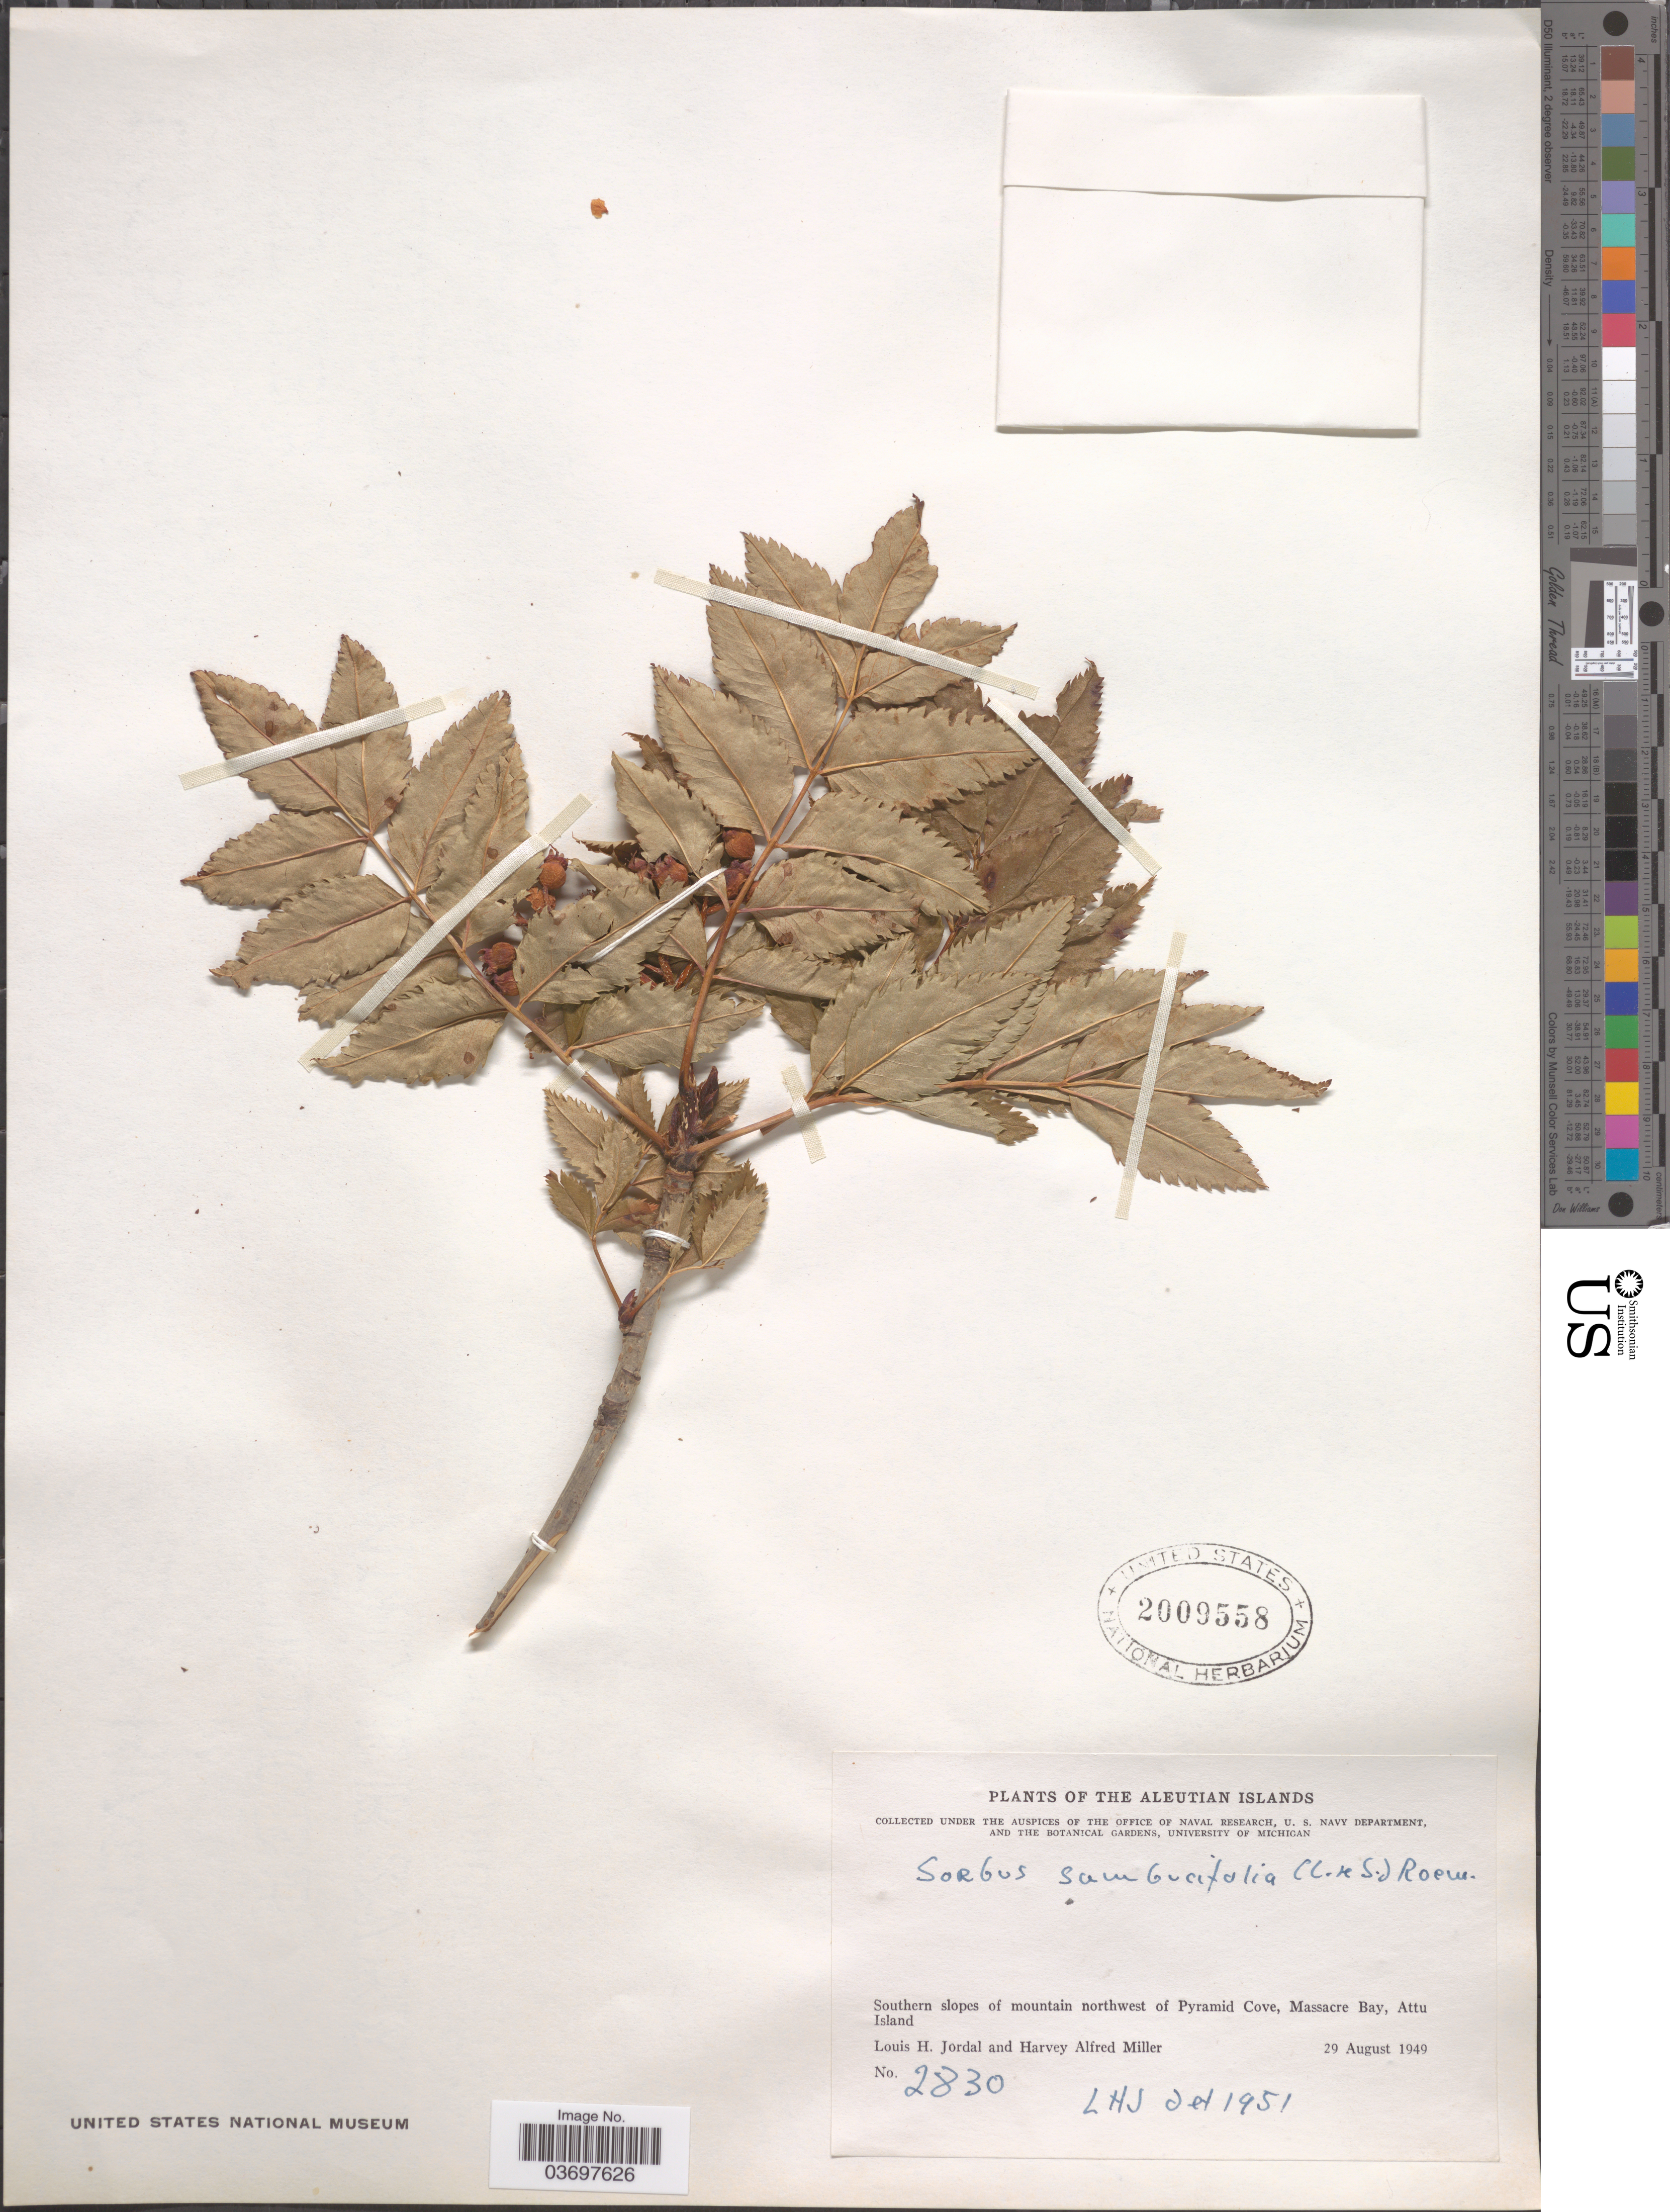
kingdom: Plantae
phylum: Tracheophyta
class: Magnoliopsida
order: Rosales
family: Rosaceae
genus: Sorbus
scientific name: Sorbus sambucifolia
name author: (Cham. & Schltdl.) M. Roem.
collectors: L. Jordal & H. A. Miller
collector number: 2830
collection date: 1949-08-29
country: United States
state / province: Alaska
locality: The Aleutian Islands. Southern slopes of mountain northwest of Pyramid Cove, Massacre Bay, Attu Island.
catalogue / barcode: US 2009558